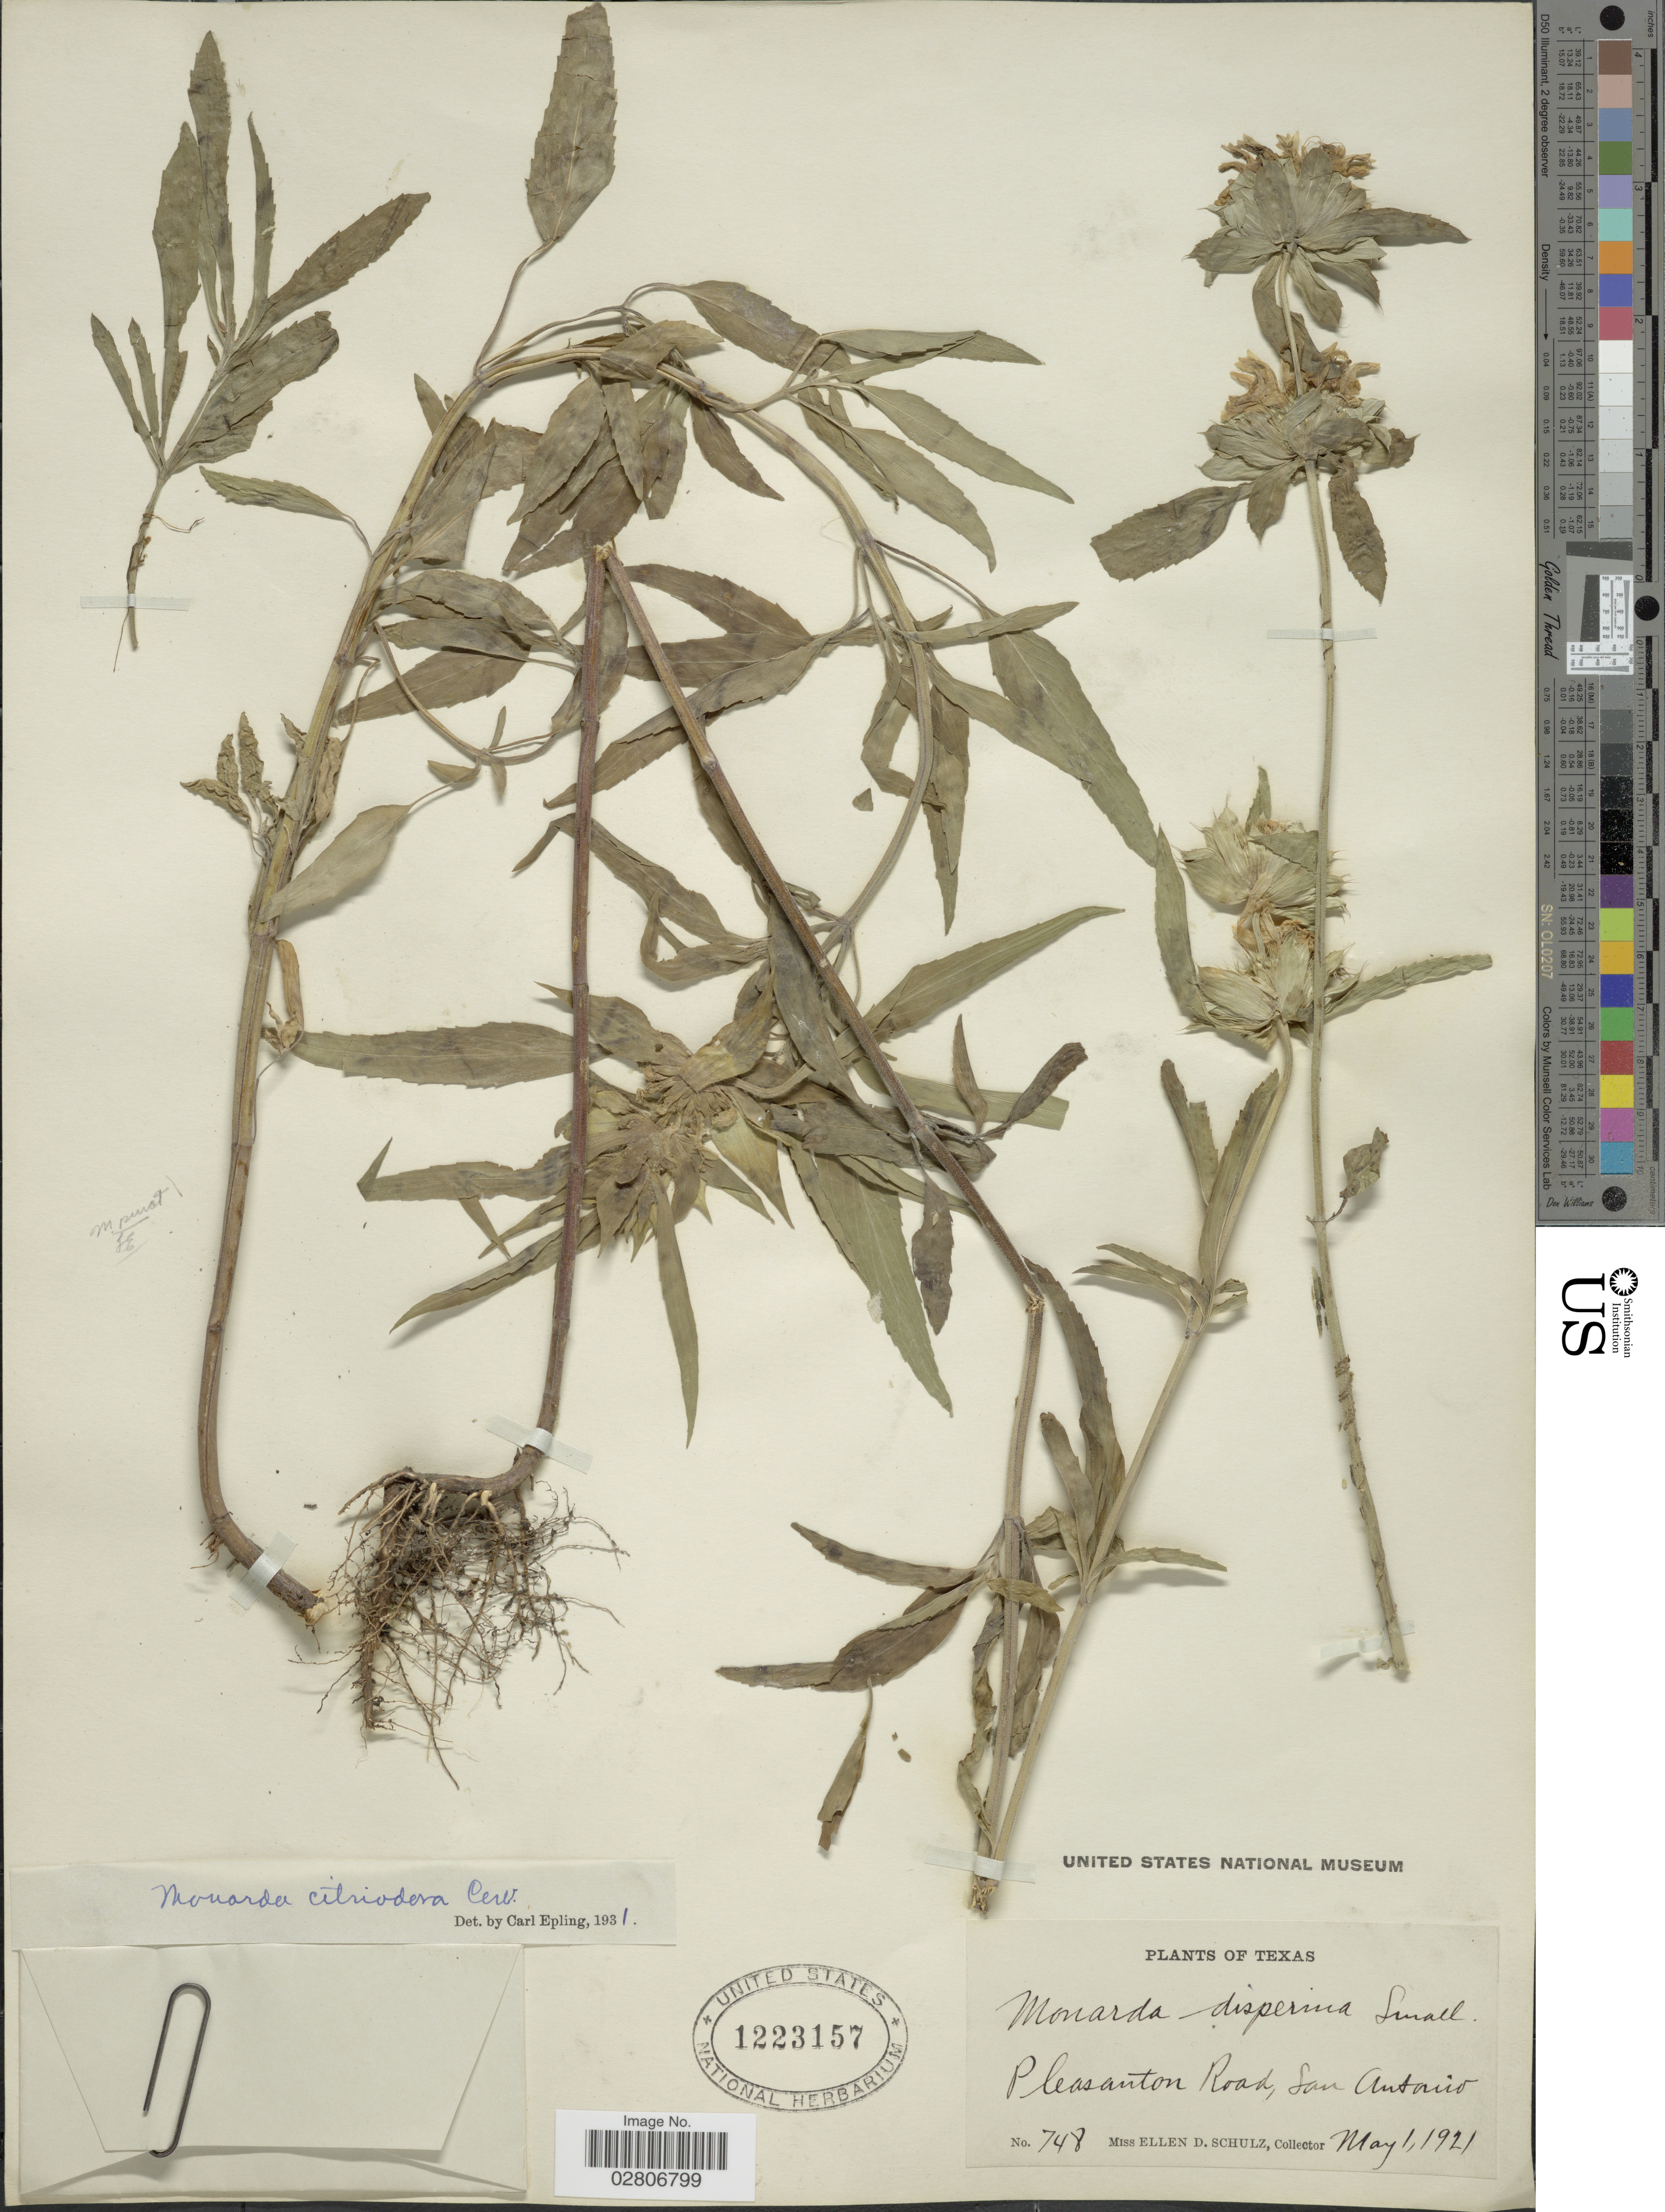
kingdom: Plantae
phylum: Tracheophyta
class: Magnoliopsida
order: Lamiales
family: Lamiaceae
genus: Monarda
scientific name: Monarda citriodora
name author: Cerv. ex Lag.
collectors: E. D. Schulz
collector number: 748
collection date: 1921-05-01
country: United States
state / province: Texas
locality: Pleasanton Road, San Antonio.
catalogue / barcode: US 1223157